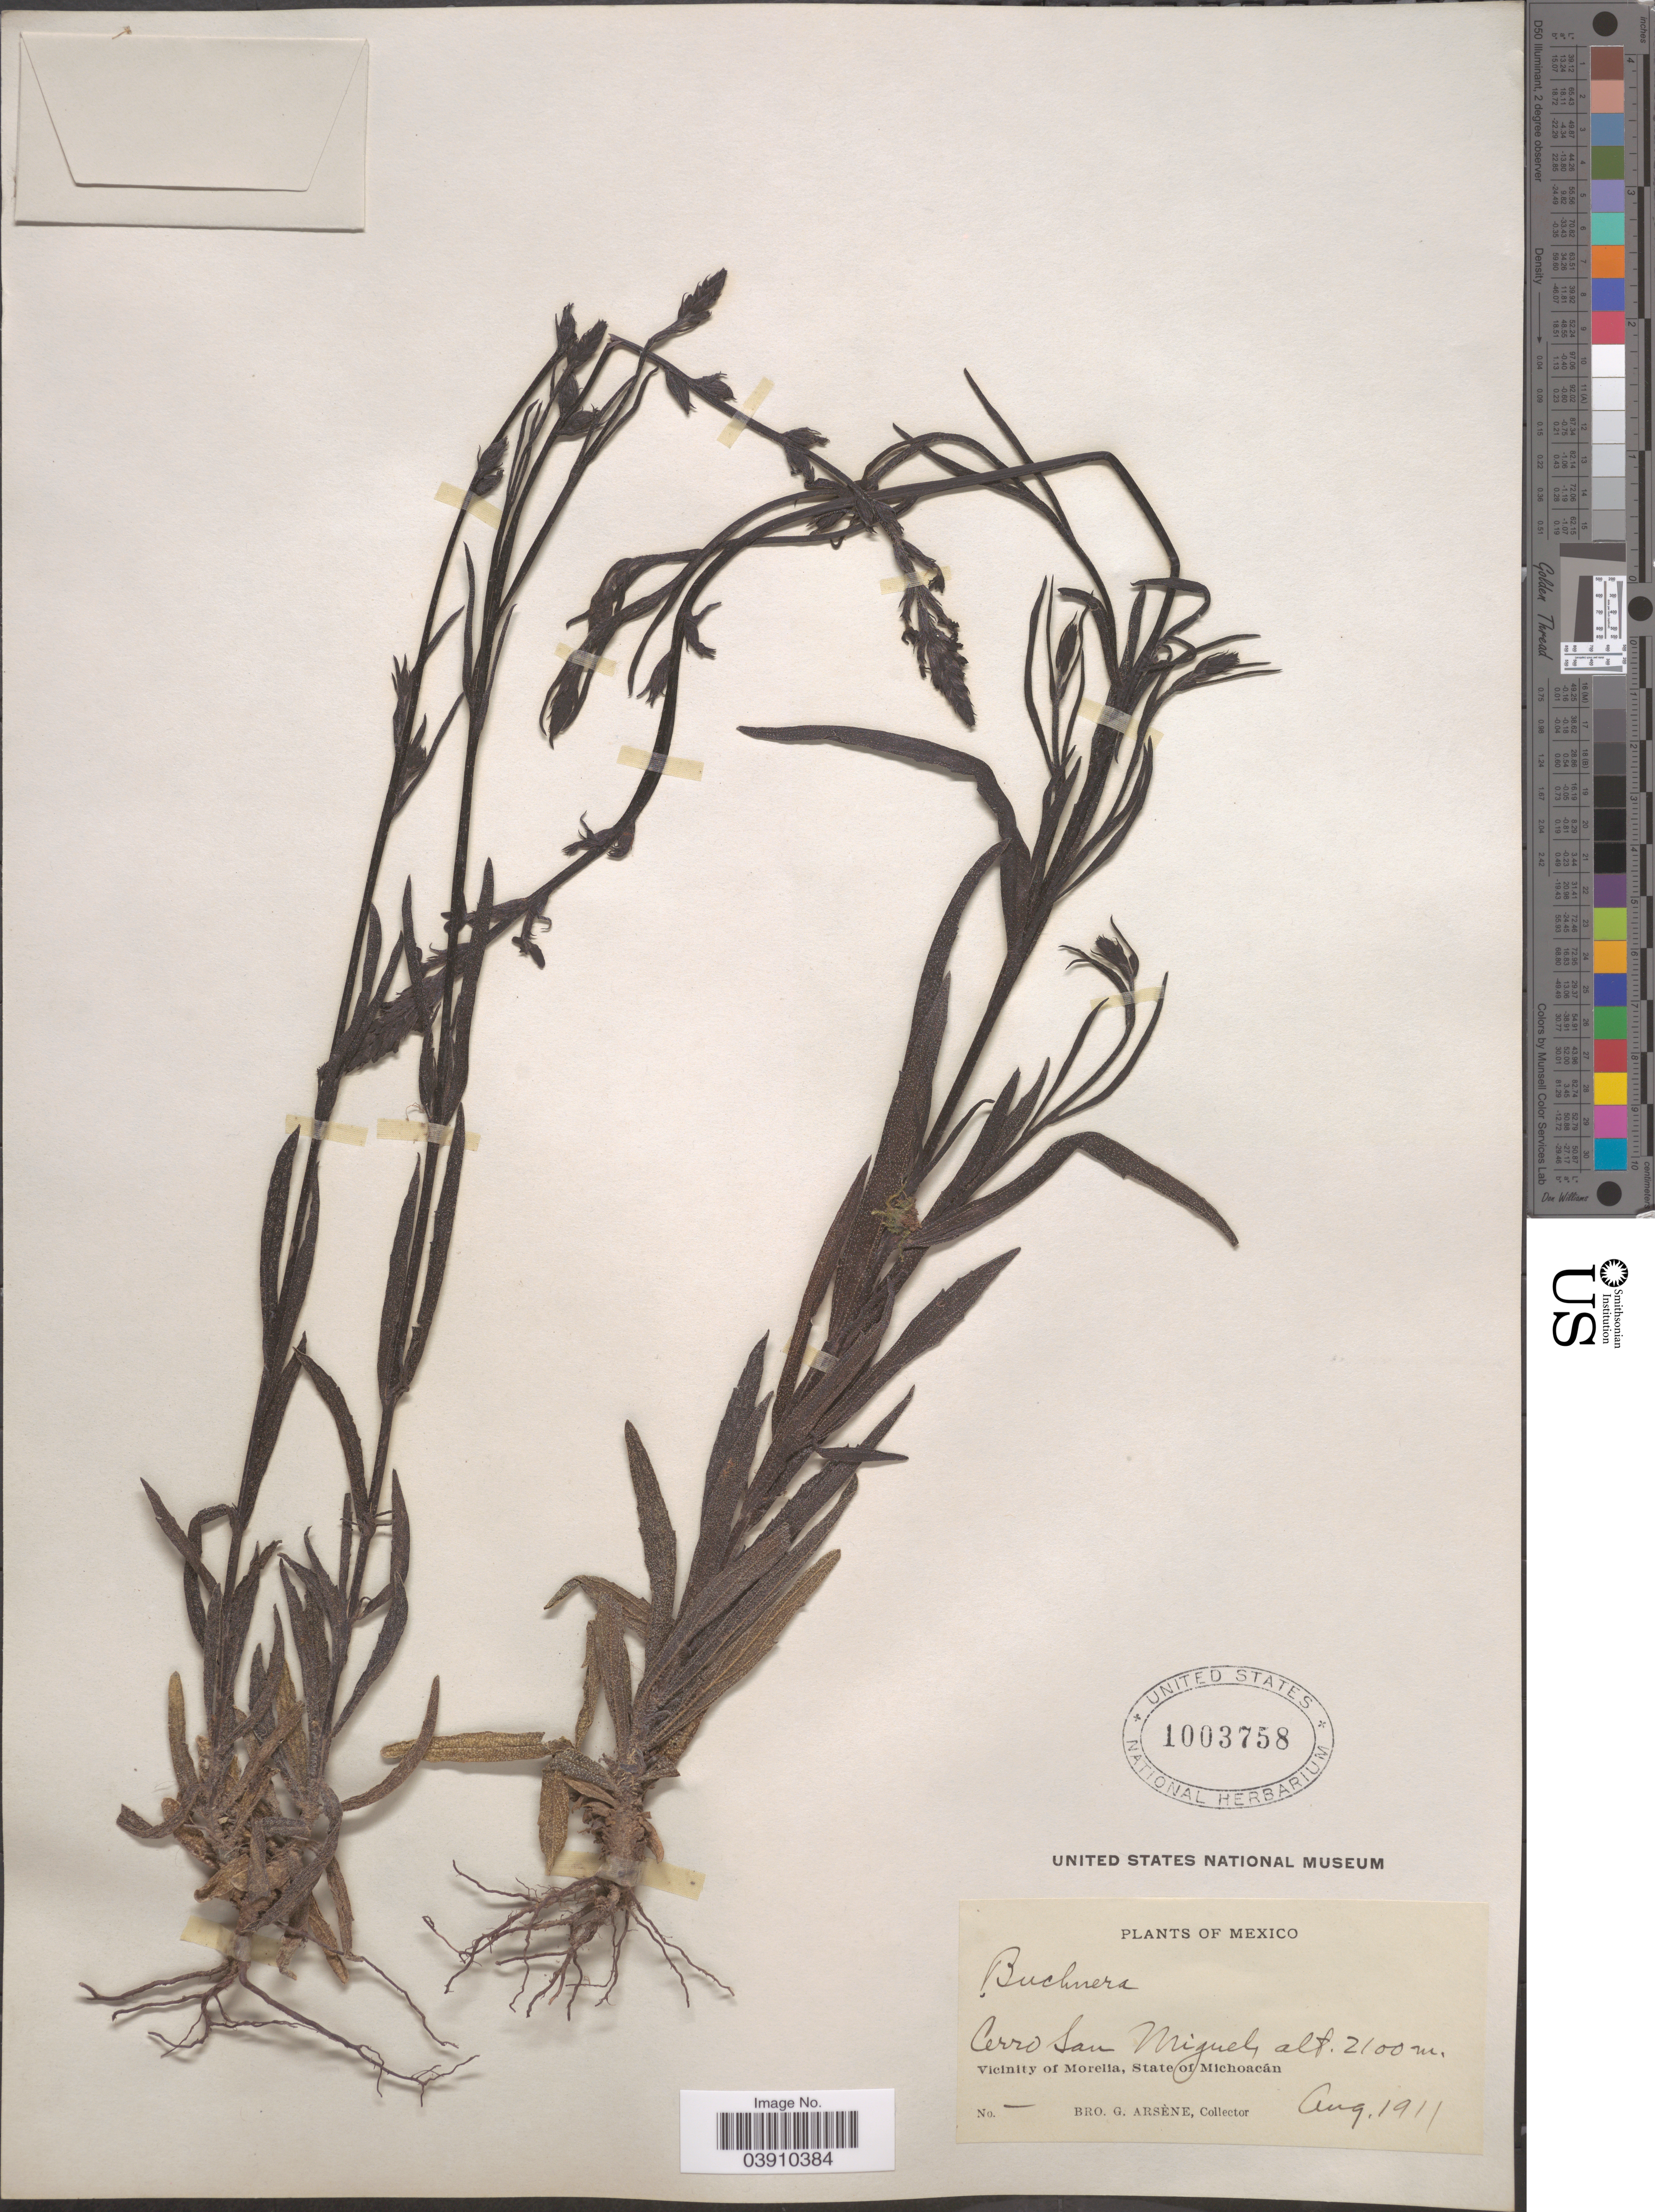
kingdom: Plantae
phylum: Tracheophyta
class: Magnoliopsida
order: Lamiales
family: Orobanchaceae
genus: Buchnera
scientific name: Buchnera pusilla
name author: Kunth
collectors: Bro. G. Arsène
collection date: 1911-08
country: Mexico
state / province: Michoacán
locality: Cerro San Miguel, Vicinity of Morelia.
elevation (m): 2100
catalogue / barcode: US 1003758